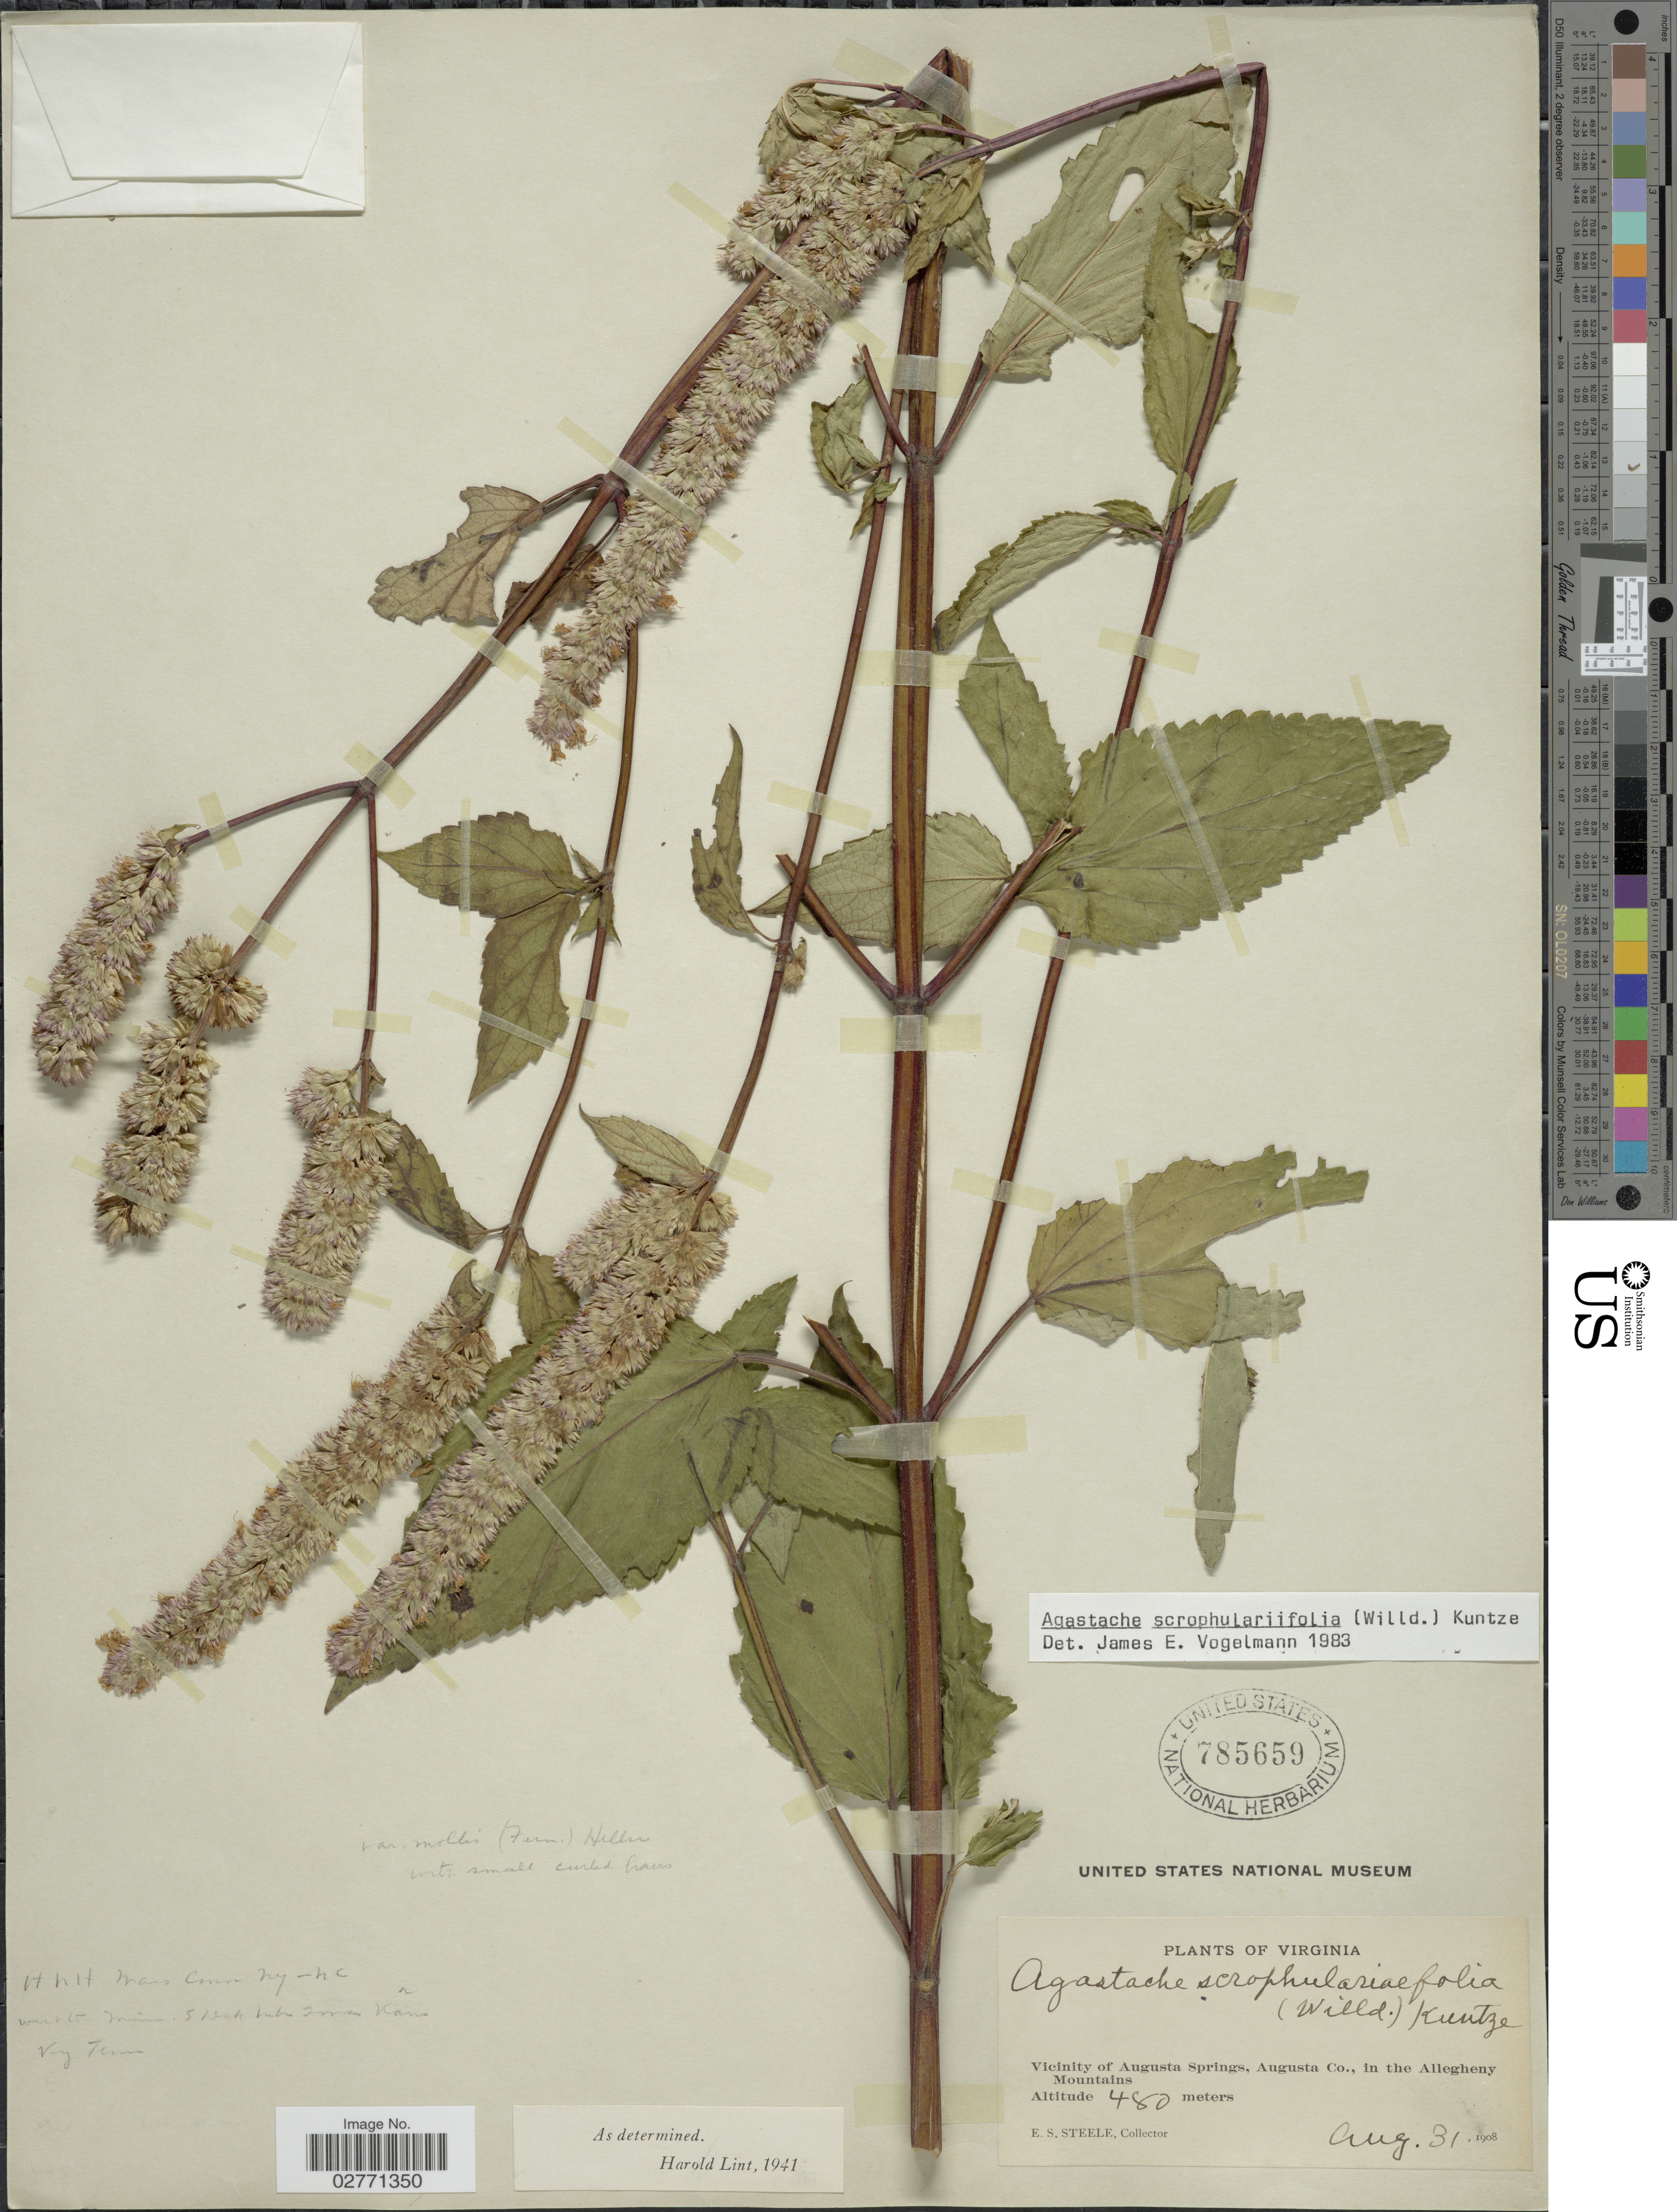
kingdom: Plantae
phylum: Tracheophyta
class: Magnoliopsida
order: Lamiales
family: Lamiaceae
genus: Agastache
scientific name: Agastache scrophulariifolia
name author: (Willd.) Kuntze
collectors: E. Steele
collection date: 1908-08-31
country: United States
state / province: Virginia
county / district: Augusta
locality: Vicinity of Augusta Springs, Augusta Co., in the Allegheny Mountains.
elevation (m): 480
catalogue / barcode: US 785659